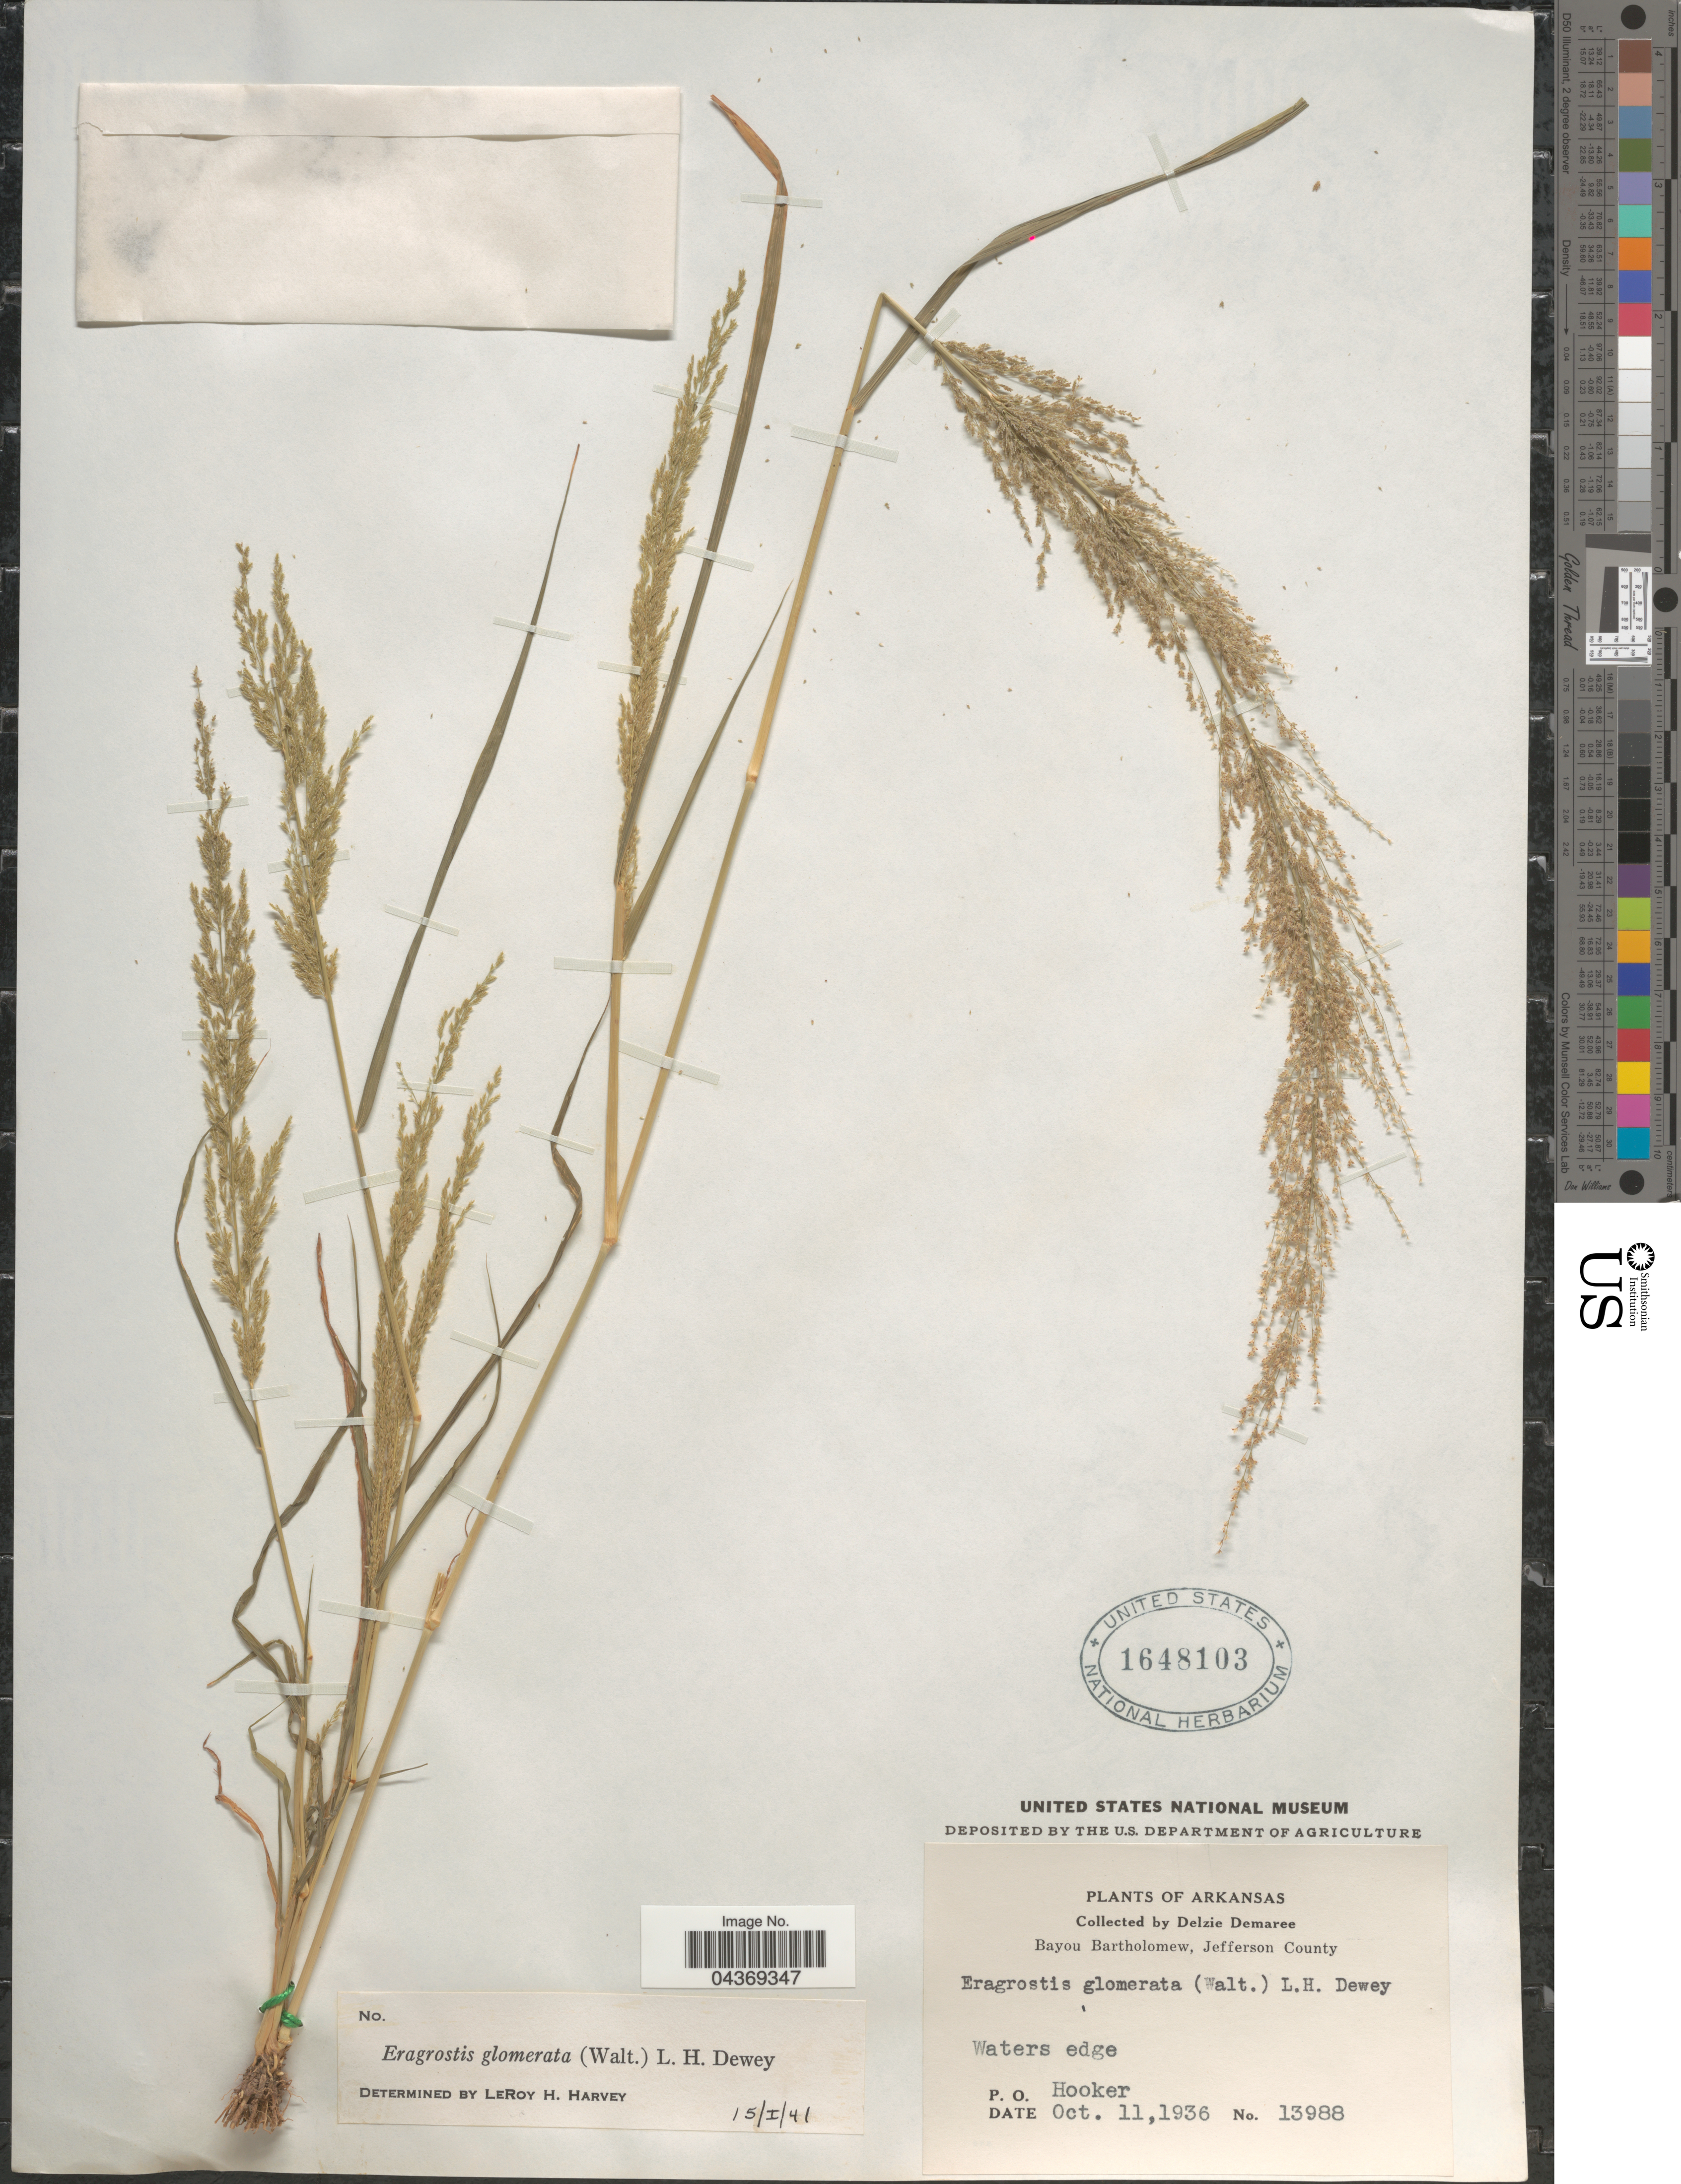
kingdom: Plantae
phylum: Tracheophyta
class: Liliopsida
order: Poales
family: Poaceae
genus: Eragrostis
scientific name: Eragrostis japonica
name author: (Thunb.) Trin.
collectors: D. Demaree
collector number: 13988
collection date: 1936-10-11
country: United States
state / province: Arkansas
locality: Bayou Bartholomew, Jefferson County. P.O. Hooker.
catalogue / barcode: US 1648103